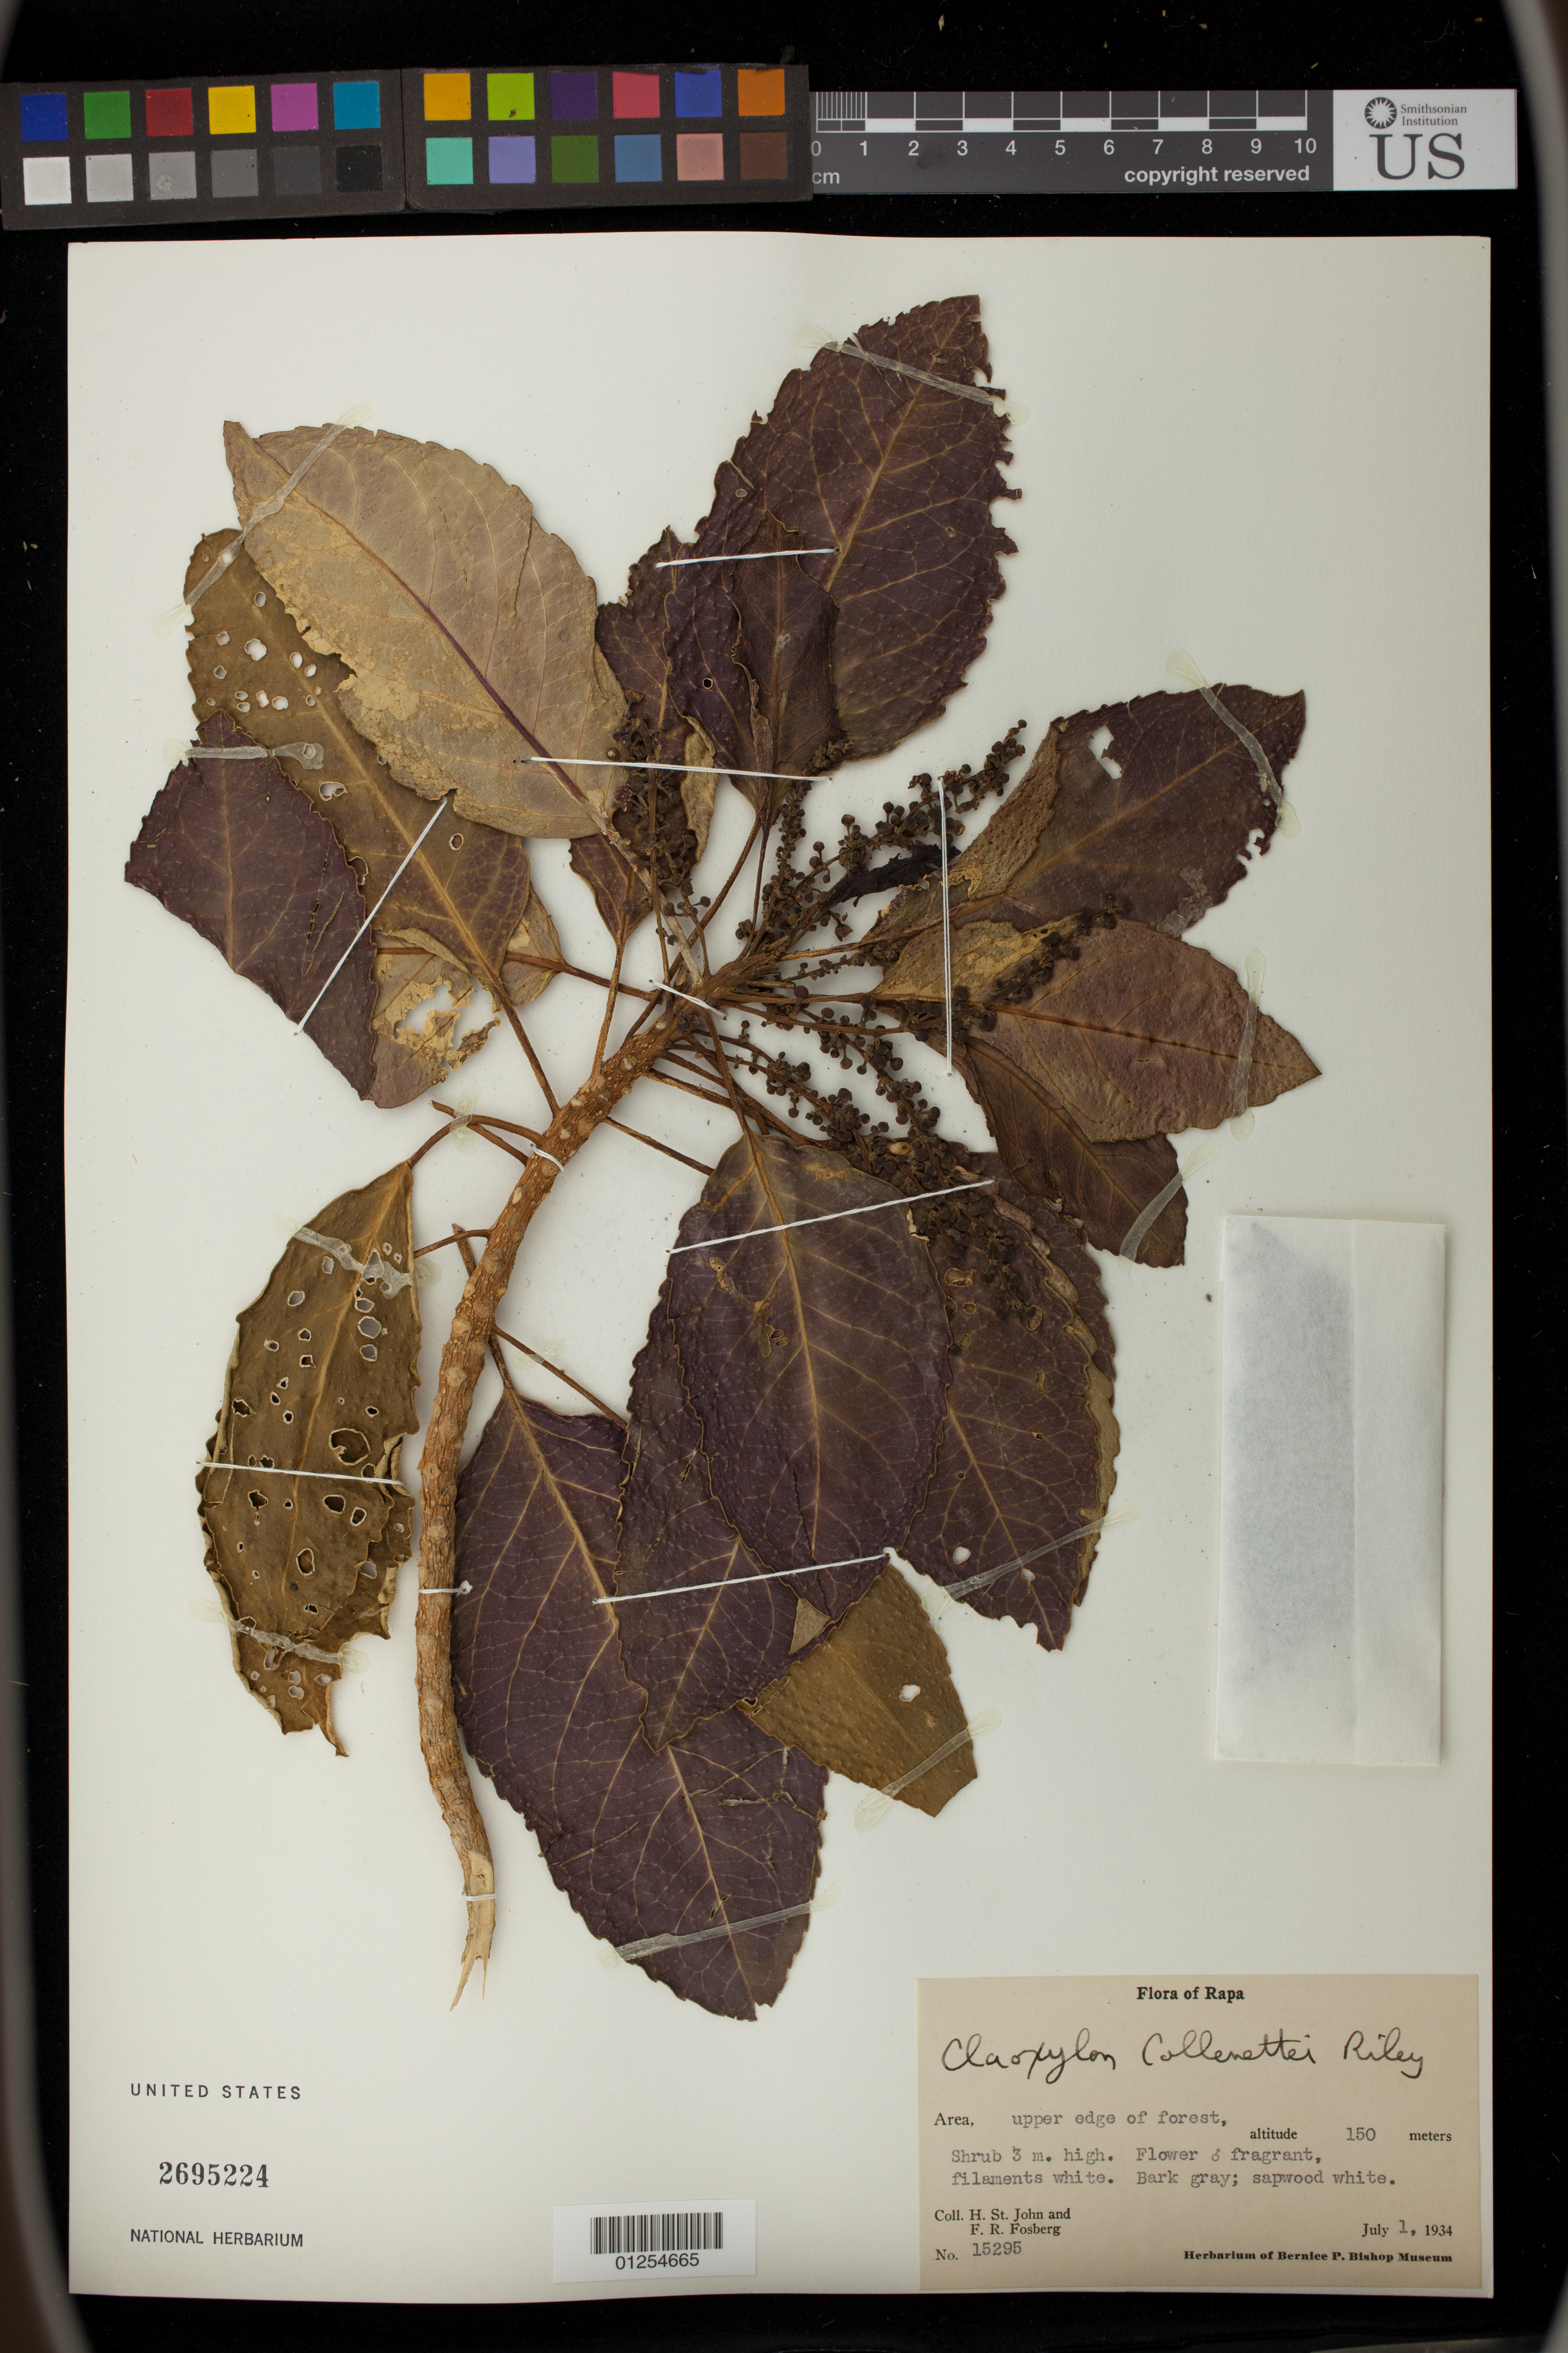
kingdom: Plantae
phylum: Tracheophyta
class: Magnoliopsida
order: Malpighiales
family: Euphorbiaceae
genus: Claoxylon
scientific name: Claoxylon collenettei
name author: Riley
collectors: H. St. John & F. R. Fosberg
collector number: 15295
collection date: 1934-07-01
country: French Polynesia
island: Rapa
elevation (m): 150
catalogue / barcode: US 2695224